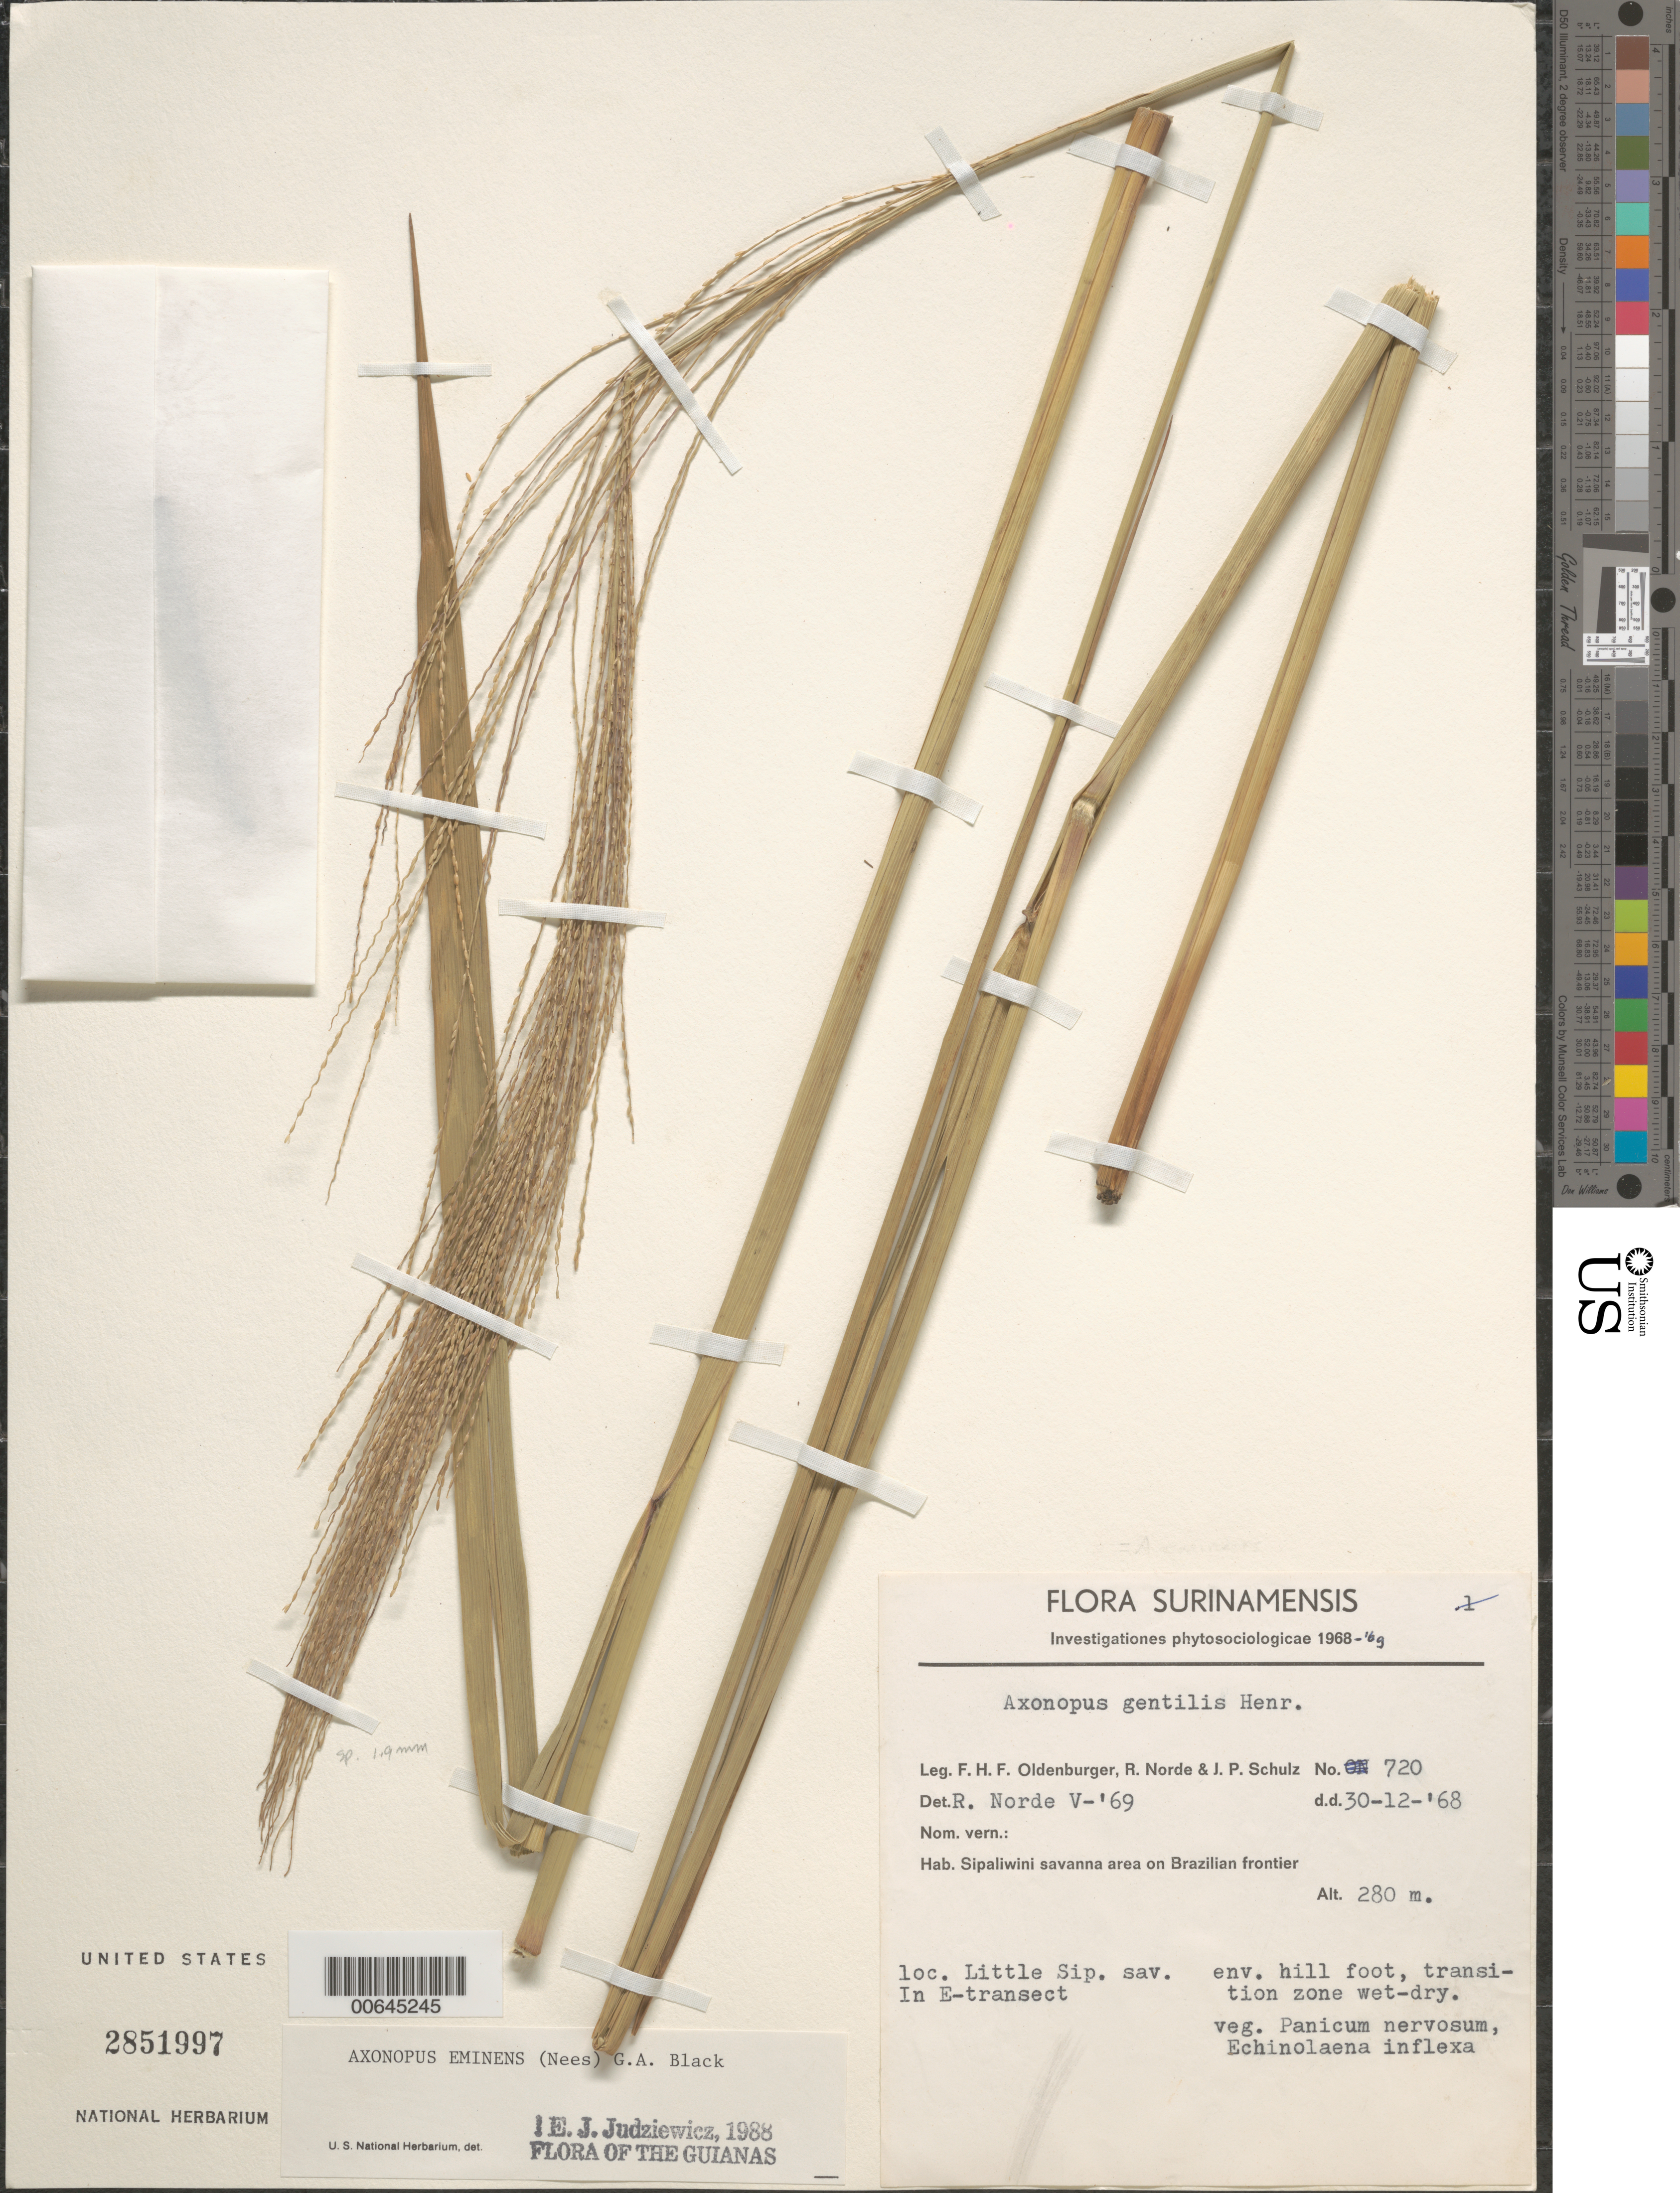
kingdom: Plantae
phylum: Tracheophyta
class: Liliopsida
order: Poales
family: Poaceae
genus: Axonopus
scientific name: Axonopus eminens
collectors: F. Oldenburger, R. Norde & J. P. Schulz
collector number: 720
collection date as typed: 30-Dec-68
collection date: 1968-12-30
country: Suriname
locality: Sipaliwini Savanna, Brazilian frontier, Little Sipaliwini savanna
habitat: Env. hill foot, transition zone wet-dry.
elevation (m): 280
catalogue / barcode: US 2851997